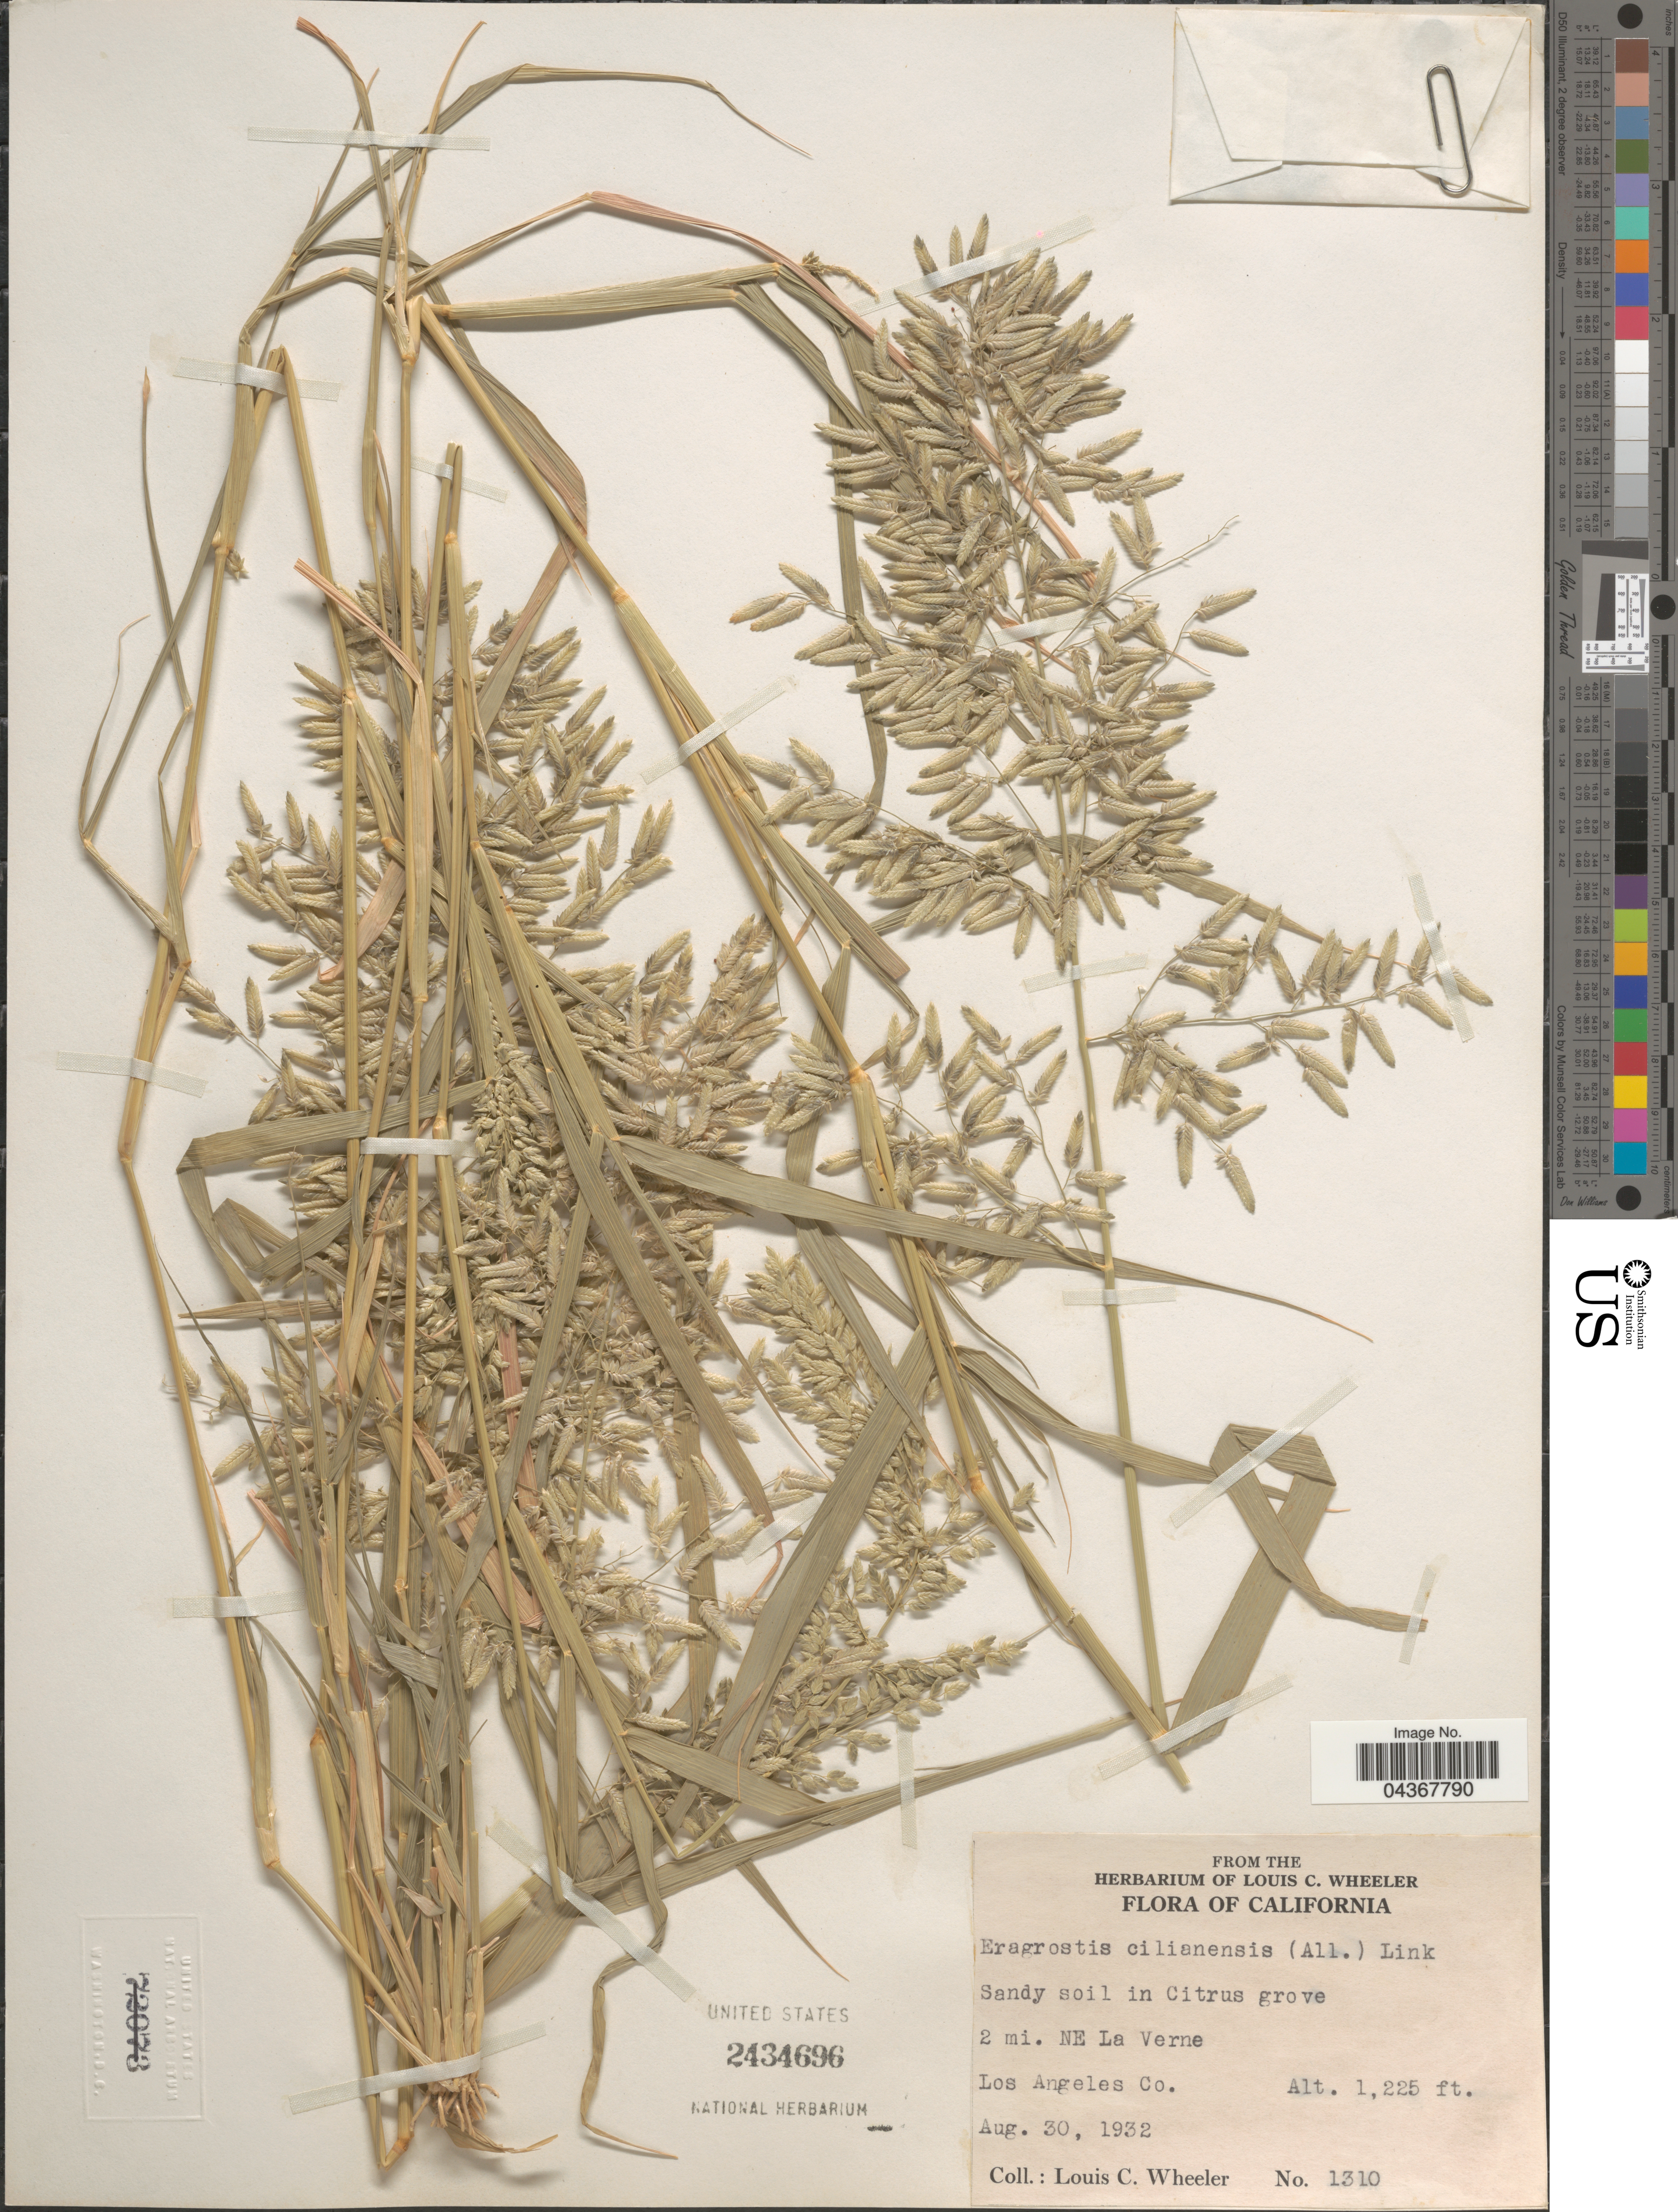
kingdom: Plantae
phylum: Tracheophyta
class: Liliopsida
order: Poales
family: Poaceae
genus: Eragrostis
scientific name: Eragrostis cilianensis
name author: (Bellardi) Vignolo ex Janch.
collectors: L. C. Wheeler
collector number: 1310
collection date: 1932-08-30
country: United States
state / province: California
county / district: Los Angeles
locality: Sandy soil in citrus grove. 2 mi. NE La Verne. Los Angeles Co.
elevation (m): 373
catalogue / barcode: US 2434696